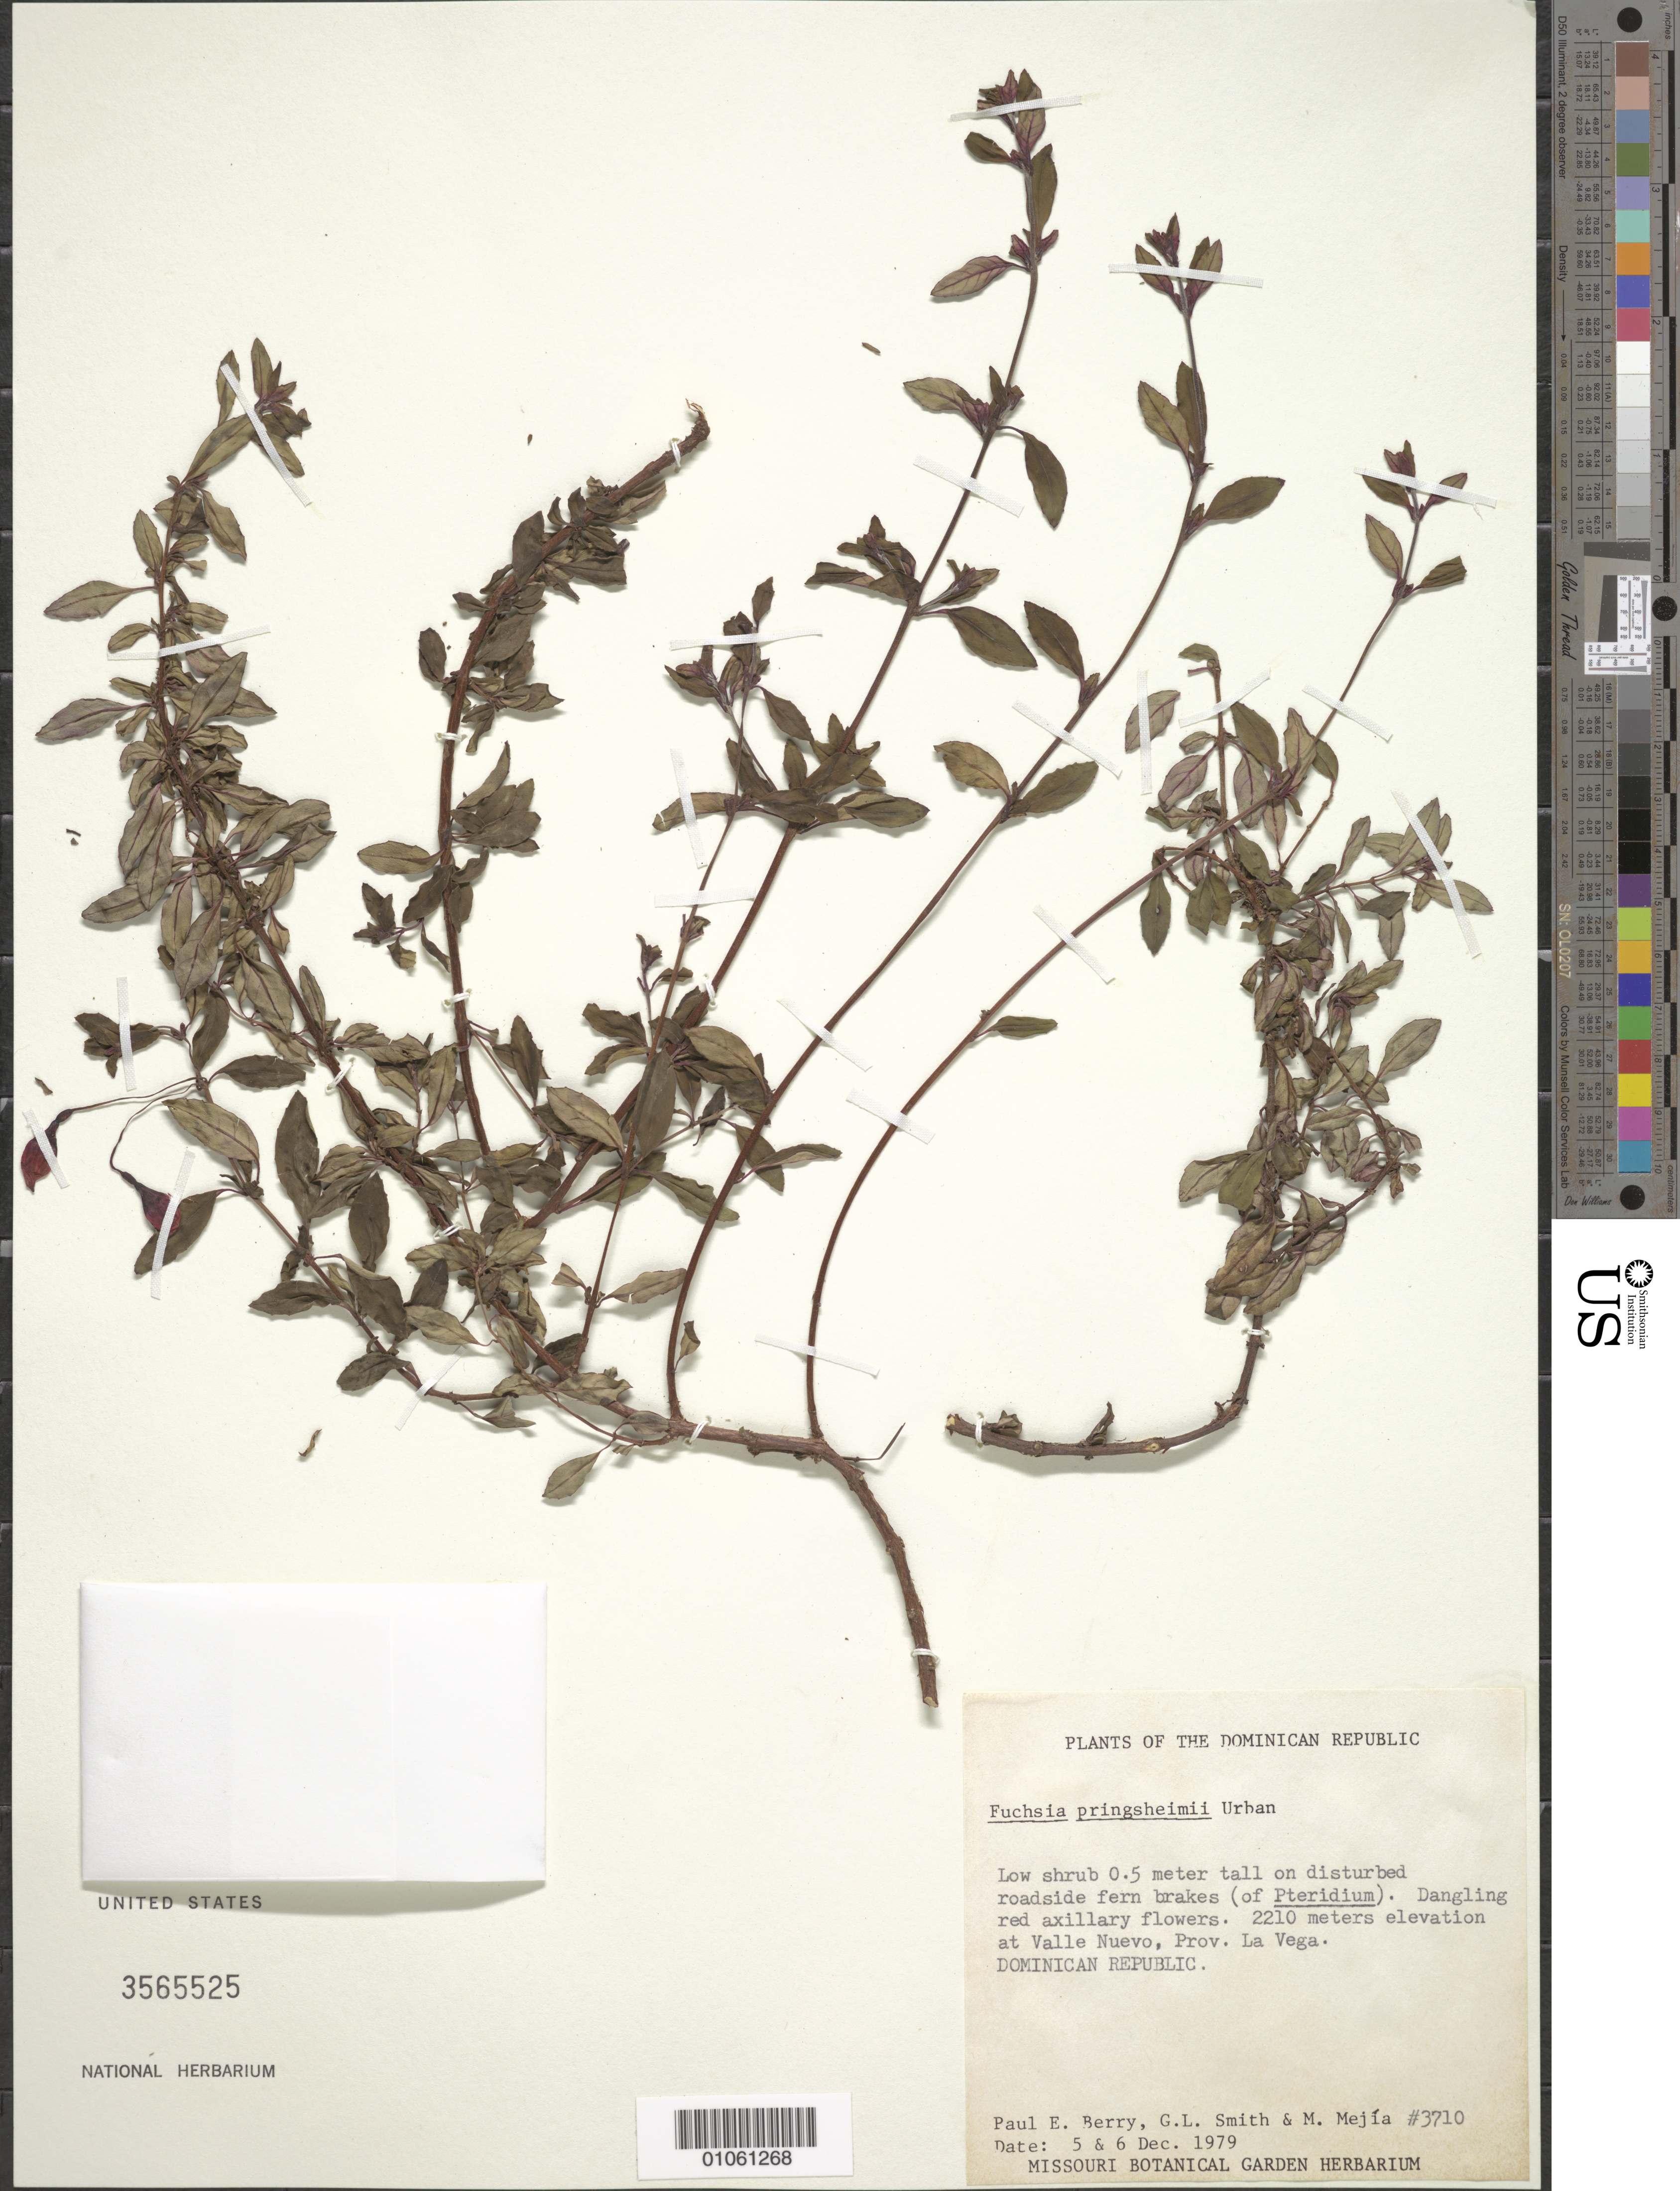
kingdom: Plantae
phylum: Tracheophyta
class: Magnoliopsida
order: Myrtales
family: Onagraceae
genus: Fuchsia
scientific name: Fuchsia pringsheimii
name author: Urb.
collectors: P. E. Berry, G. L. Smith & M. Mejia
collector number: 3710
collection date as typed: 05 Dec 1979 and 06 Dec 1979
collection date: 1979-12-05,1979-12-06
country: Dominican Republic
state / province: La Vega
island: Hispaniola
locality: Valle Nuevo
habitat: On disturbed roadside fern brakes (of Pteridium)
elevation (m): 2210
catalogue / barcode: US 3565525